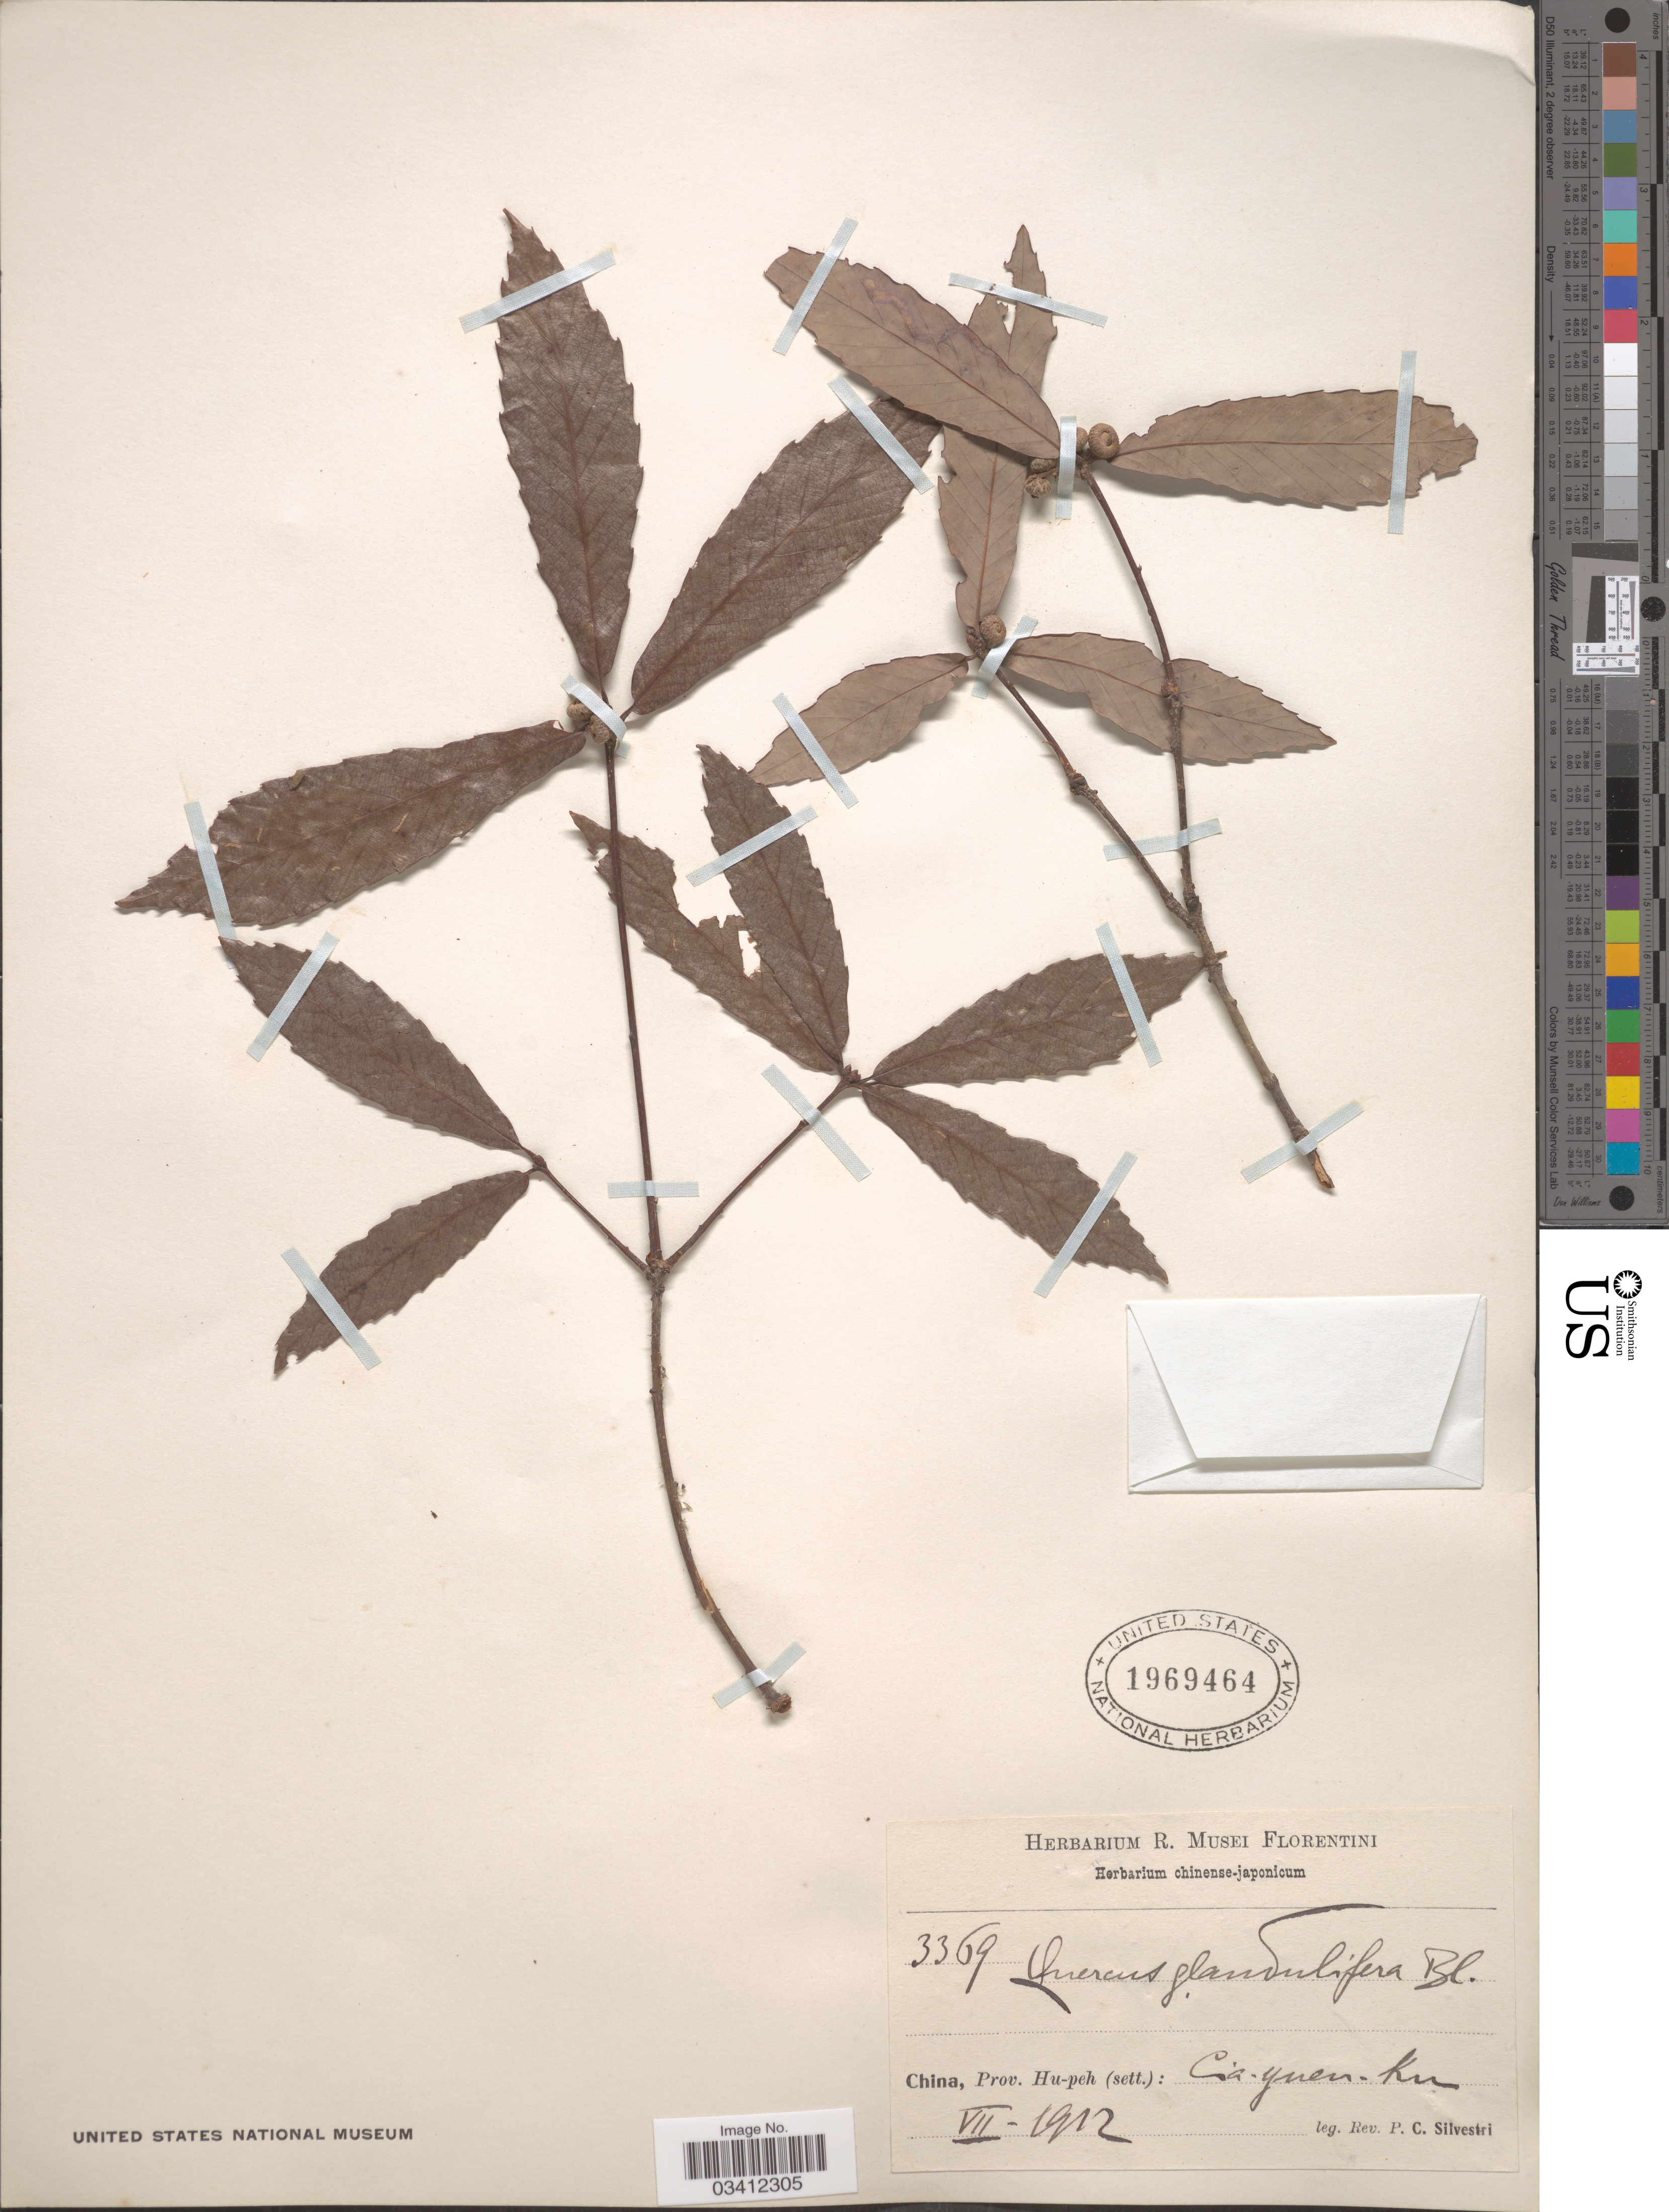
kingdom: Plantae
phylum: Tracheophyta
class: Magnoliopsida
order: Fagales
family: Fagaceae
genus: Quercus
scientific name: Quercus serrata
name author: Thunb.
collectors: P. Silvestri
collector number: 3369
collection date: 1912-07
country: China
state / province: Hubei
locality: Prov. Hu-peh (sett.): Cà-yuen-ku [interpreted].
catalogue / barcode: US 1969464